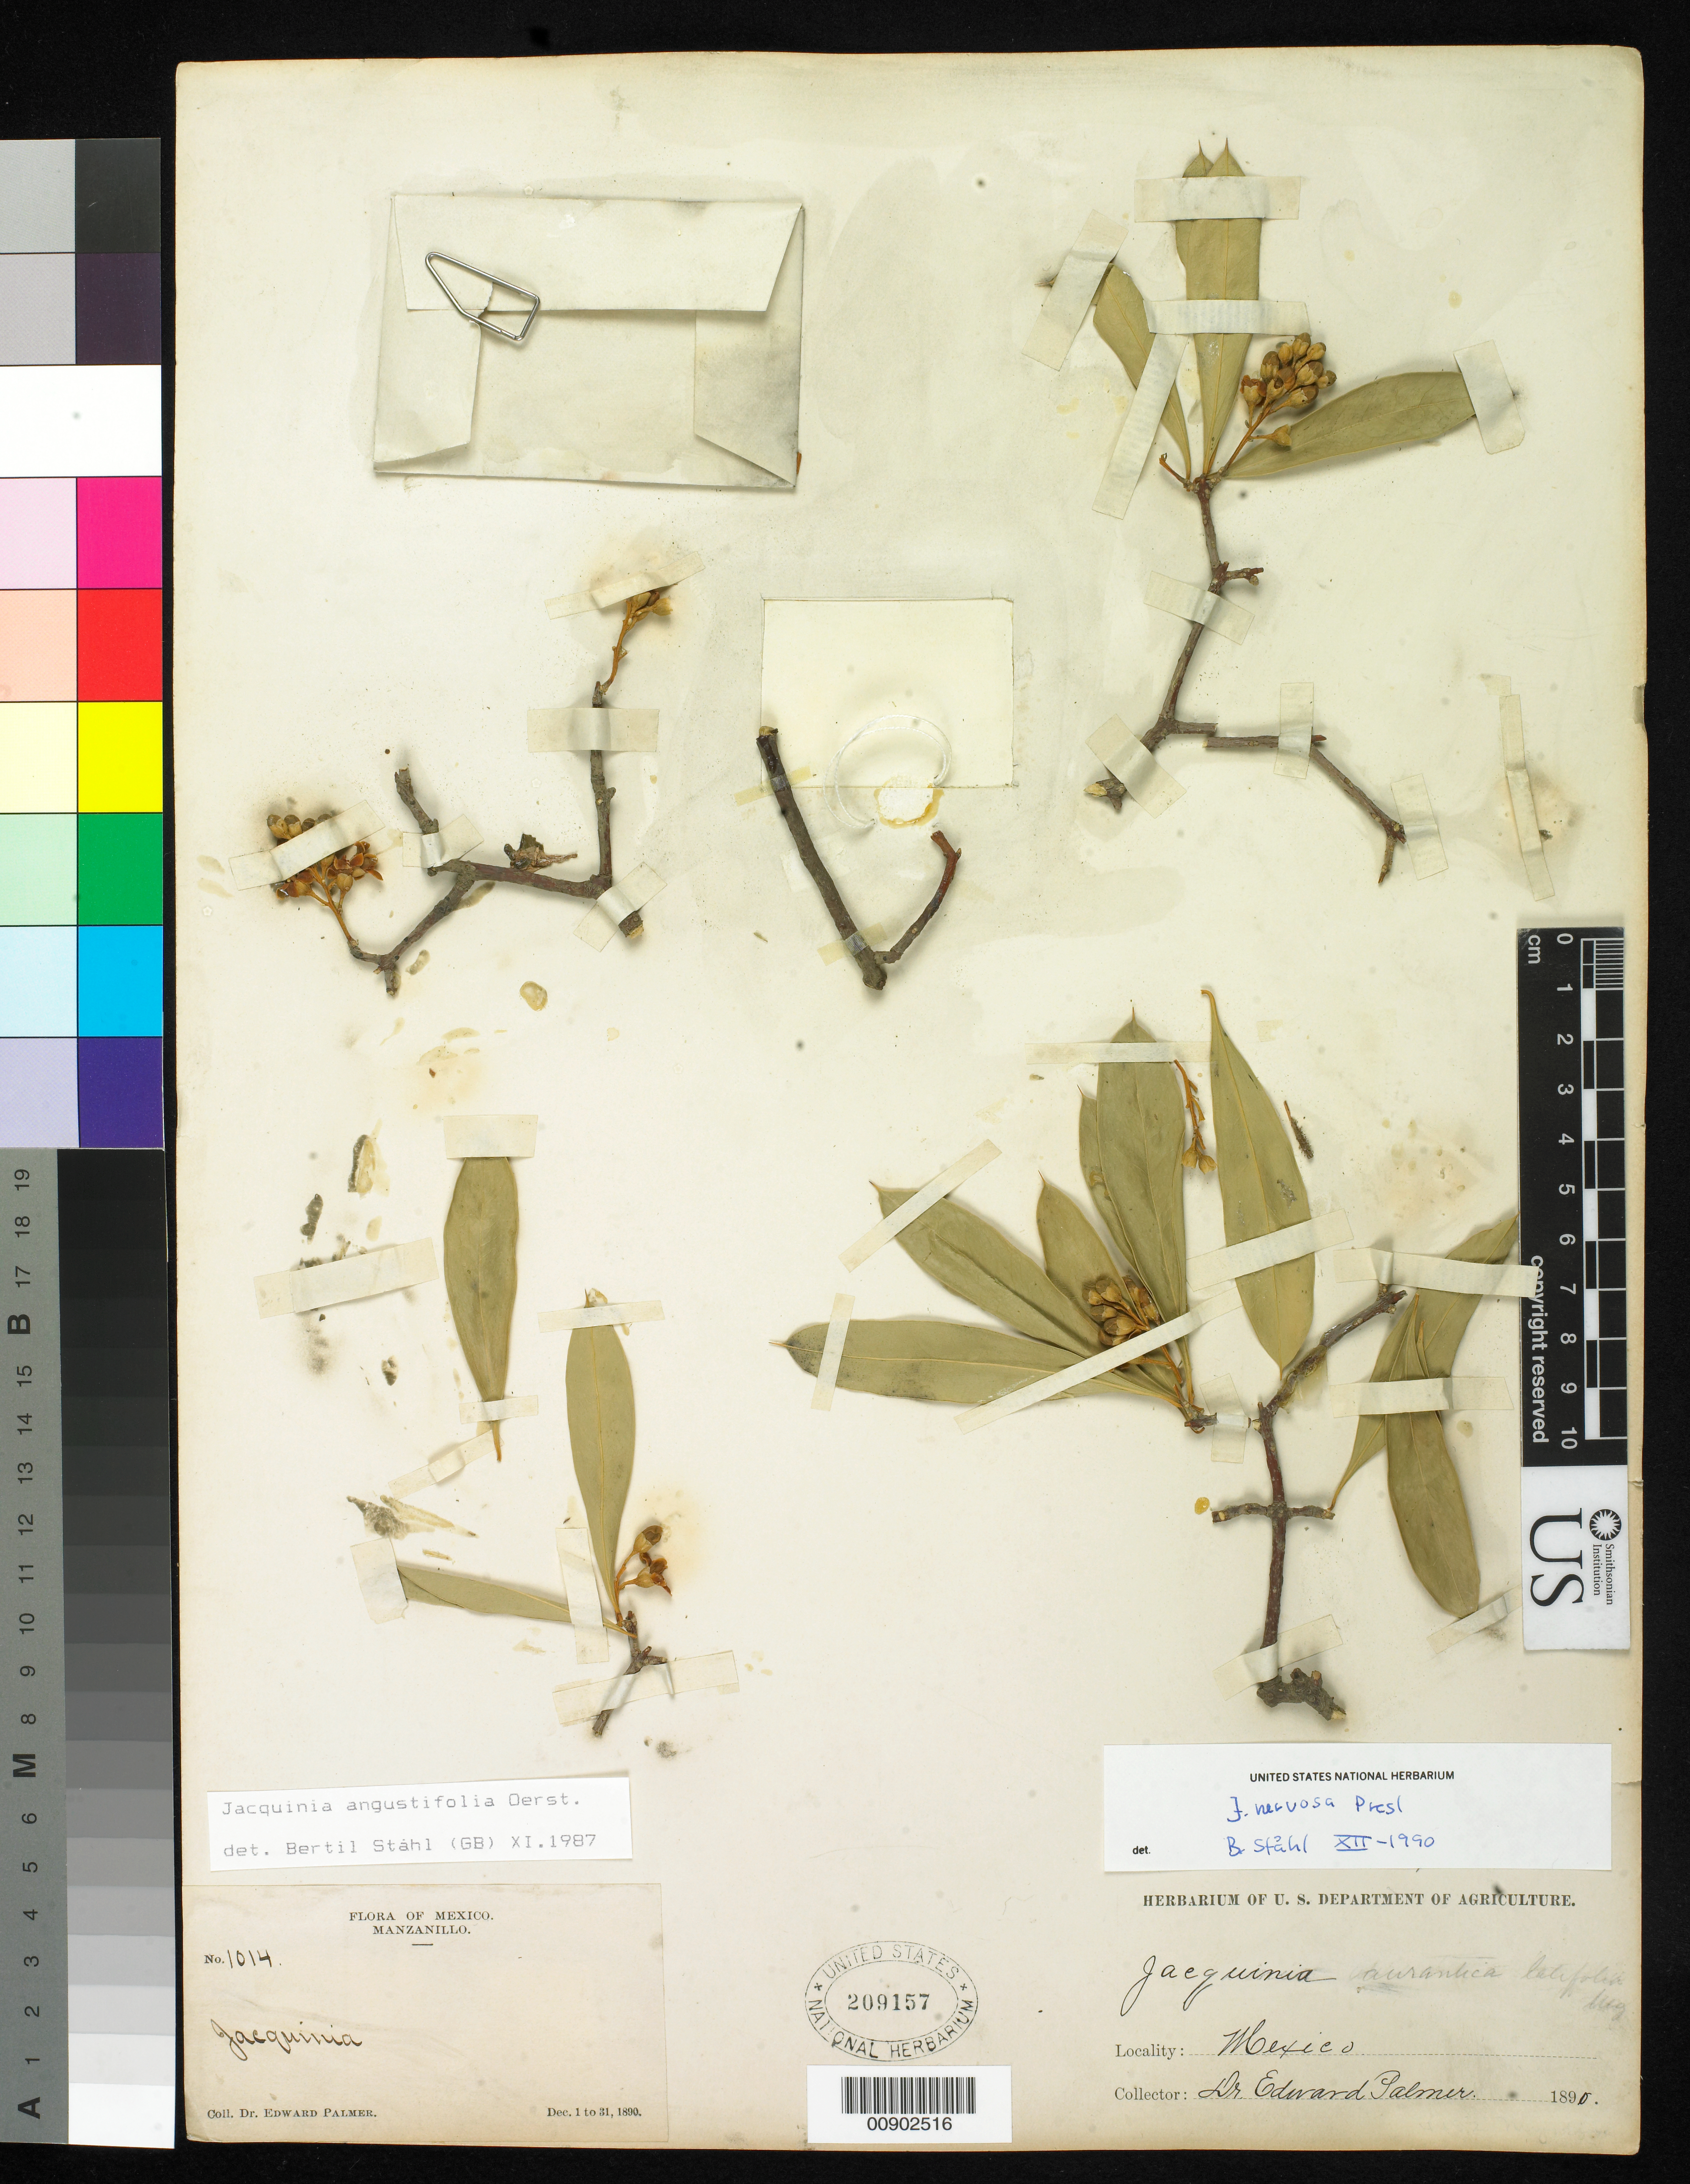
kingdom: Plantae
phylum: Tracheophyta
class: Magnoliopsida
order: Ericales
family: Primulaceae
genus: Jacquinia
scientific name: Jacquinia nervosa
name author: C. Presl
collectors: E. Palmer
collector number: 1014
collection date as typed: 01 Dec 1890 to 31 Dec 1890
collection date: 1890-12-01/1890-12-31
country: Mexico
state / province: Colima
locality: Manzanillo, Colima.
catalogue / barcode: US 209157